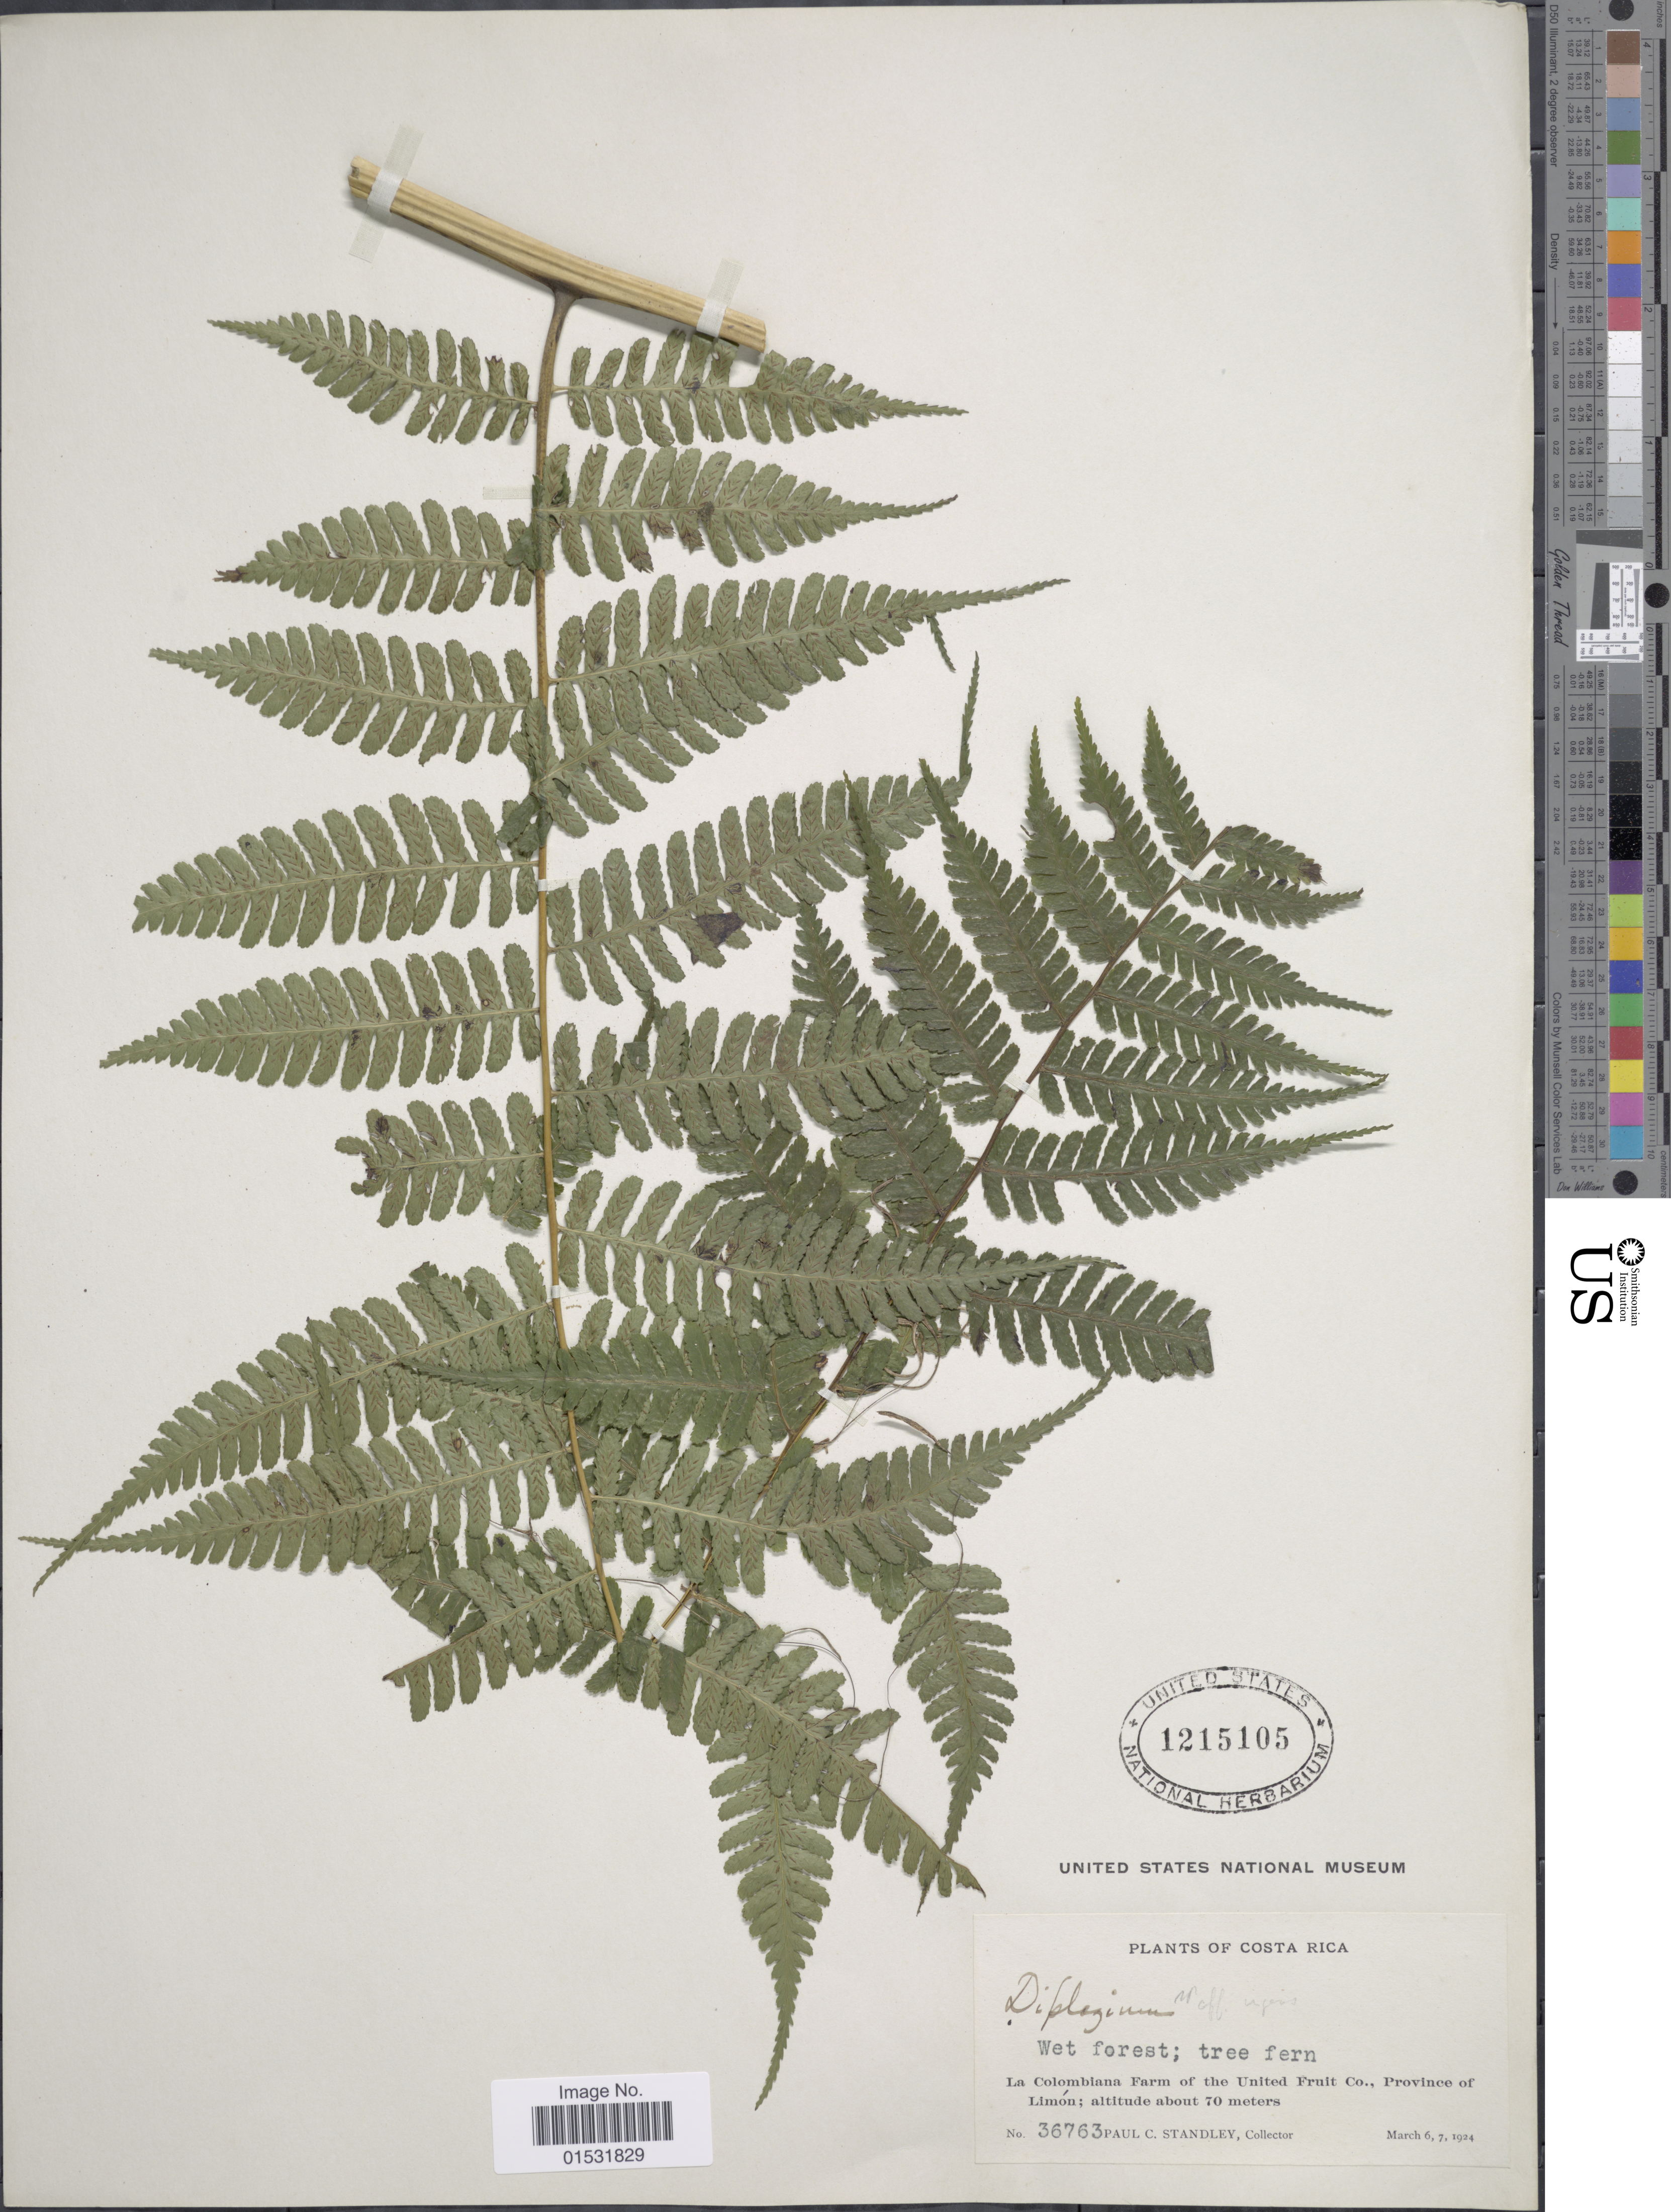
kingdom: Plantae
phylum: Tracheophyta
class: Polypodiopsida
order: Polypodiales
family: Athyriaceae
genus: Diplazium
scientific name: Diplazium ingens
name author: Christ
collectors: P. C. Standley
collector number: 36763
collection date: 1924-03-06/1924-03-07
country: Costa Rica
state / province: Limón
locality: La Colombiana Farm of the United Fruit Co.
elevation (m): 70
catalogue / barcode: US 1215105